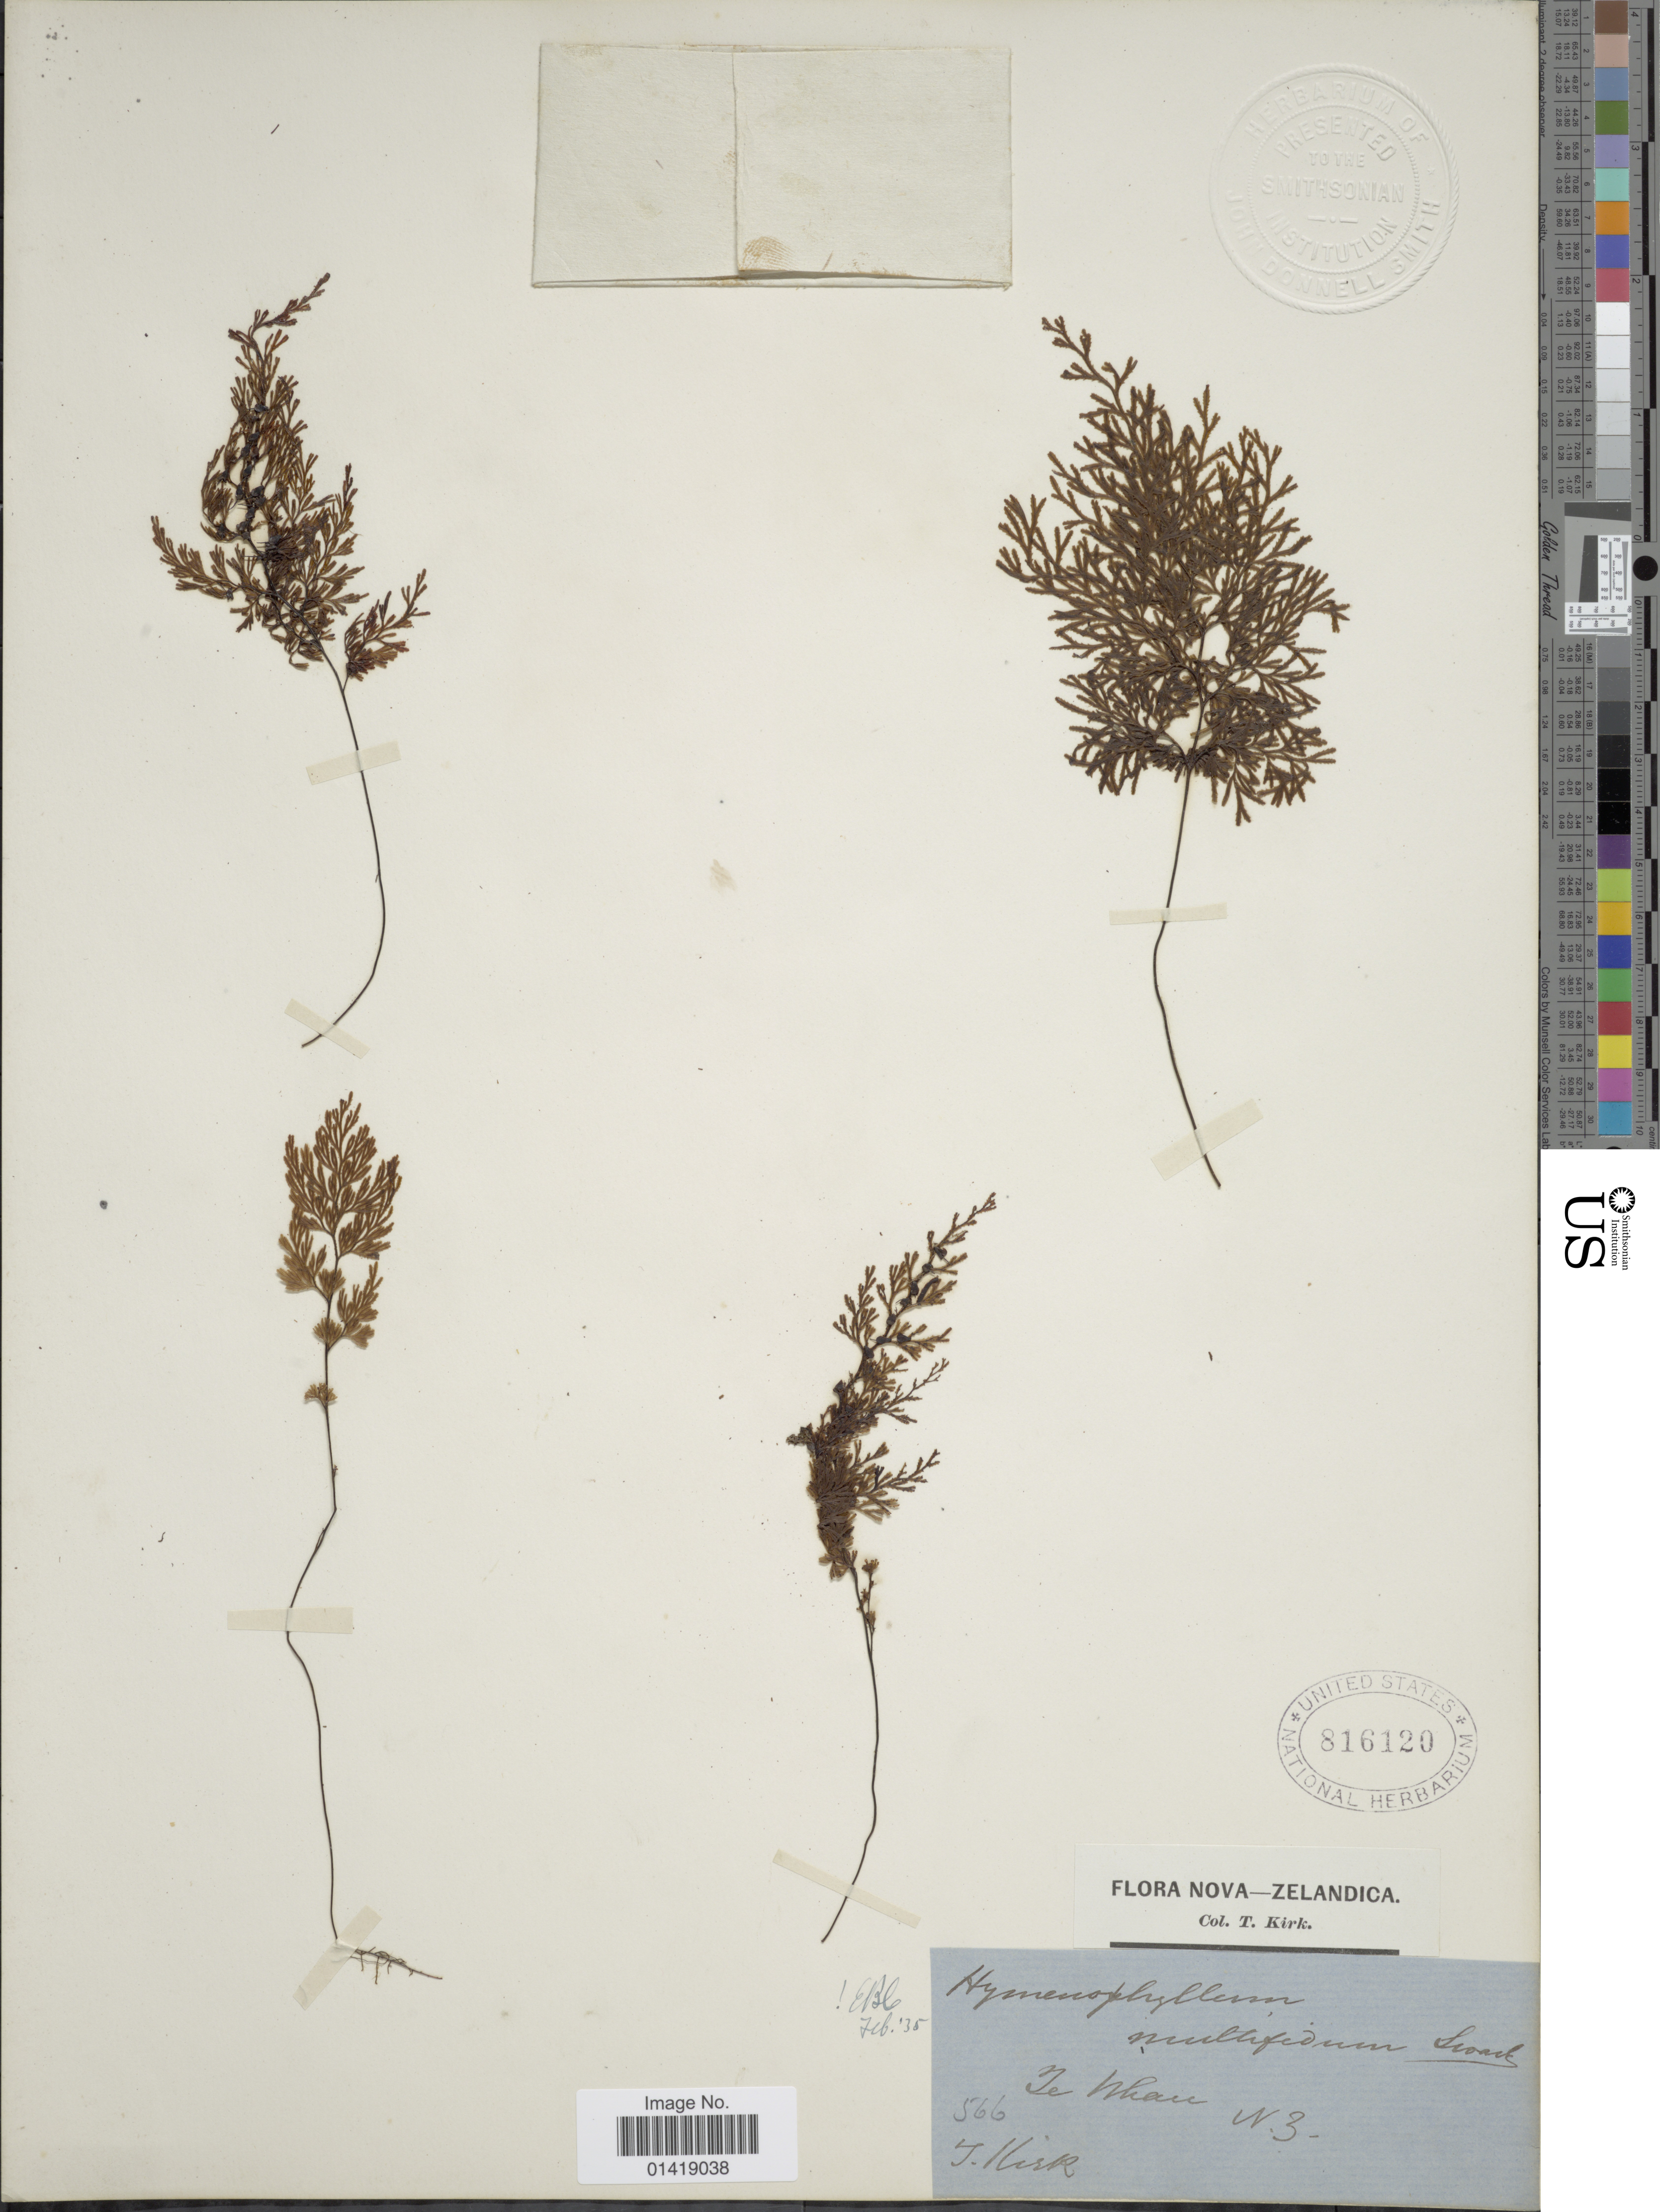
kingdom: Plantae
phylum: Tracheophyta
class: Polypodiopsida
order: Hymenophyllales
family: Hymenophyllaceae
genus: Hymenophyllum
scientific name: Hymenophyllum multifidum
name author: (G. Forst.) Sw.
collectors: T. Kirk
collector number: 566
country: New Zealand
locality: Te Nikau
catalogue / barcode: US 816120